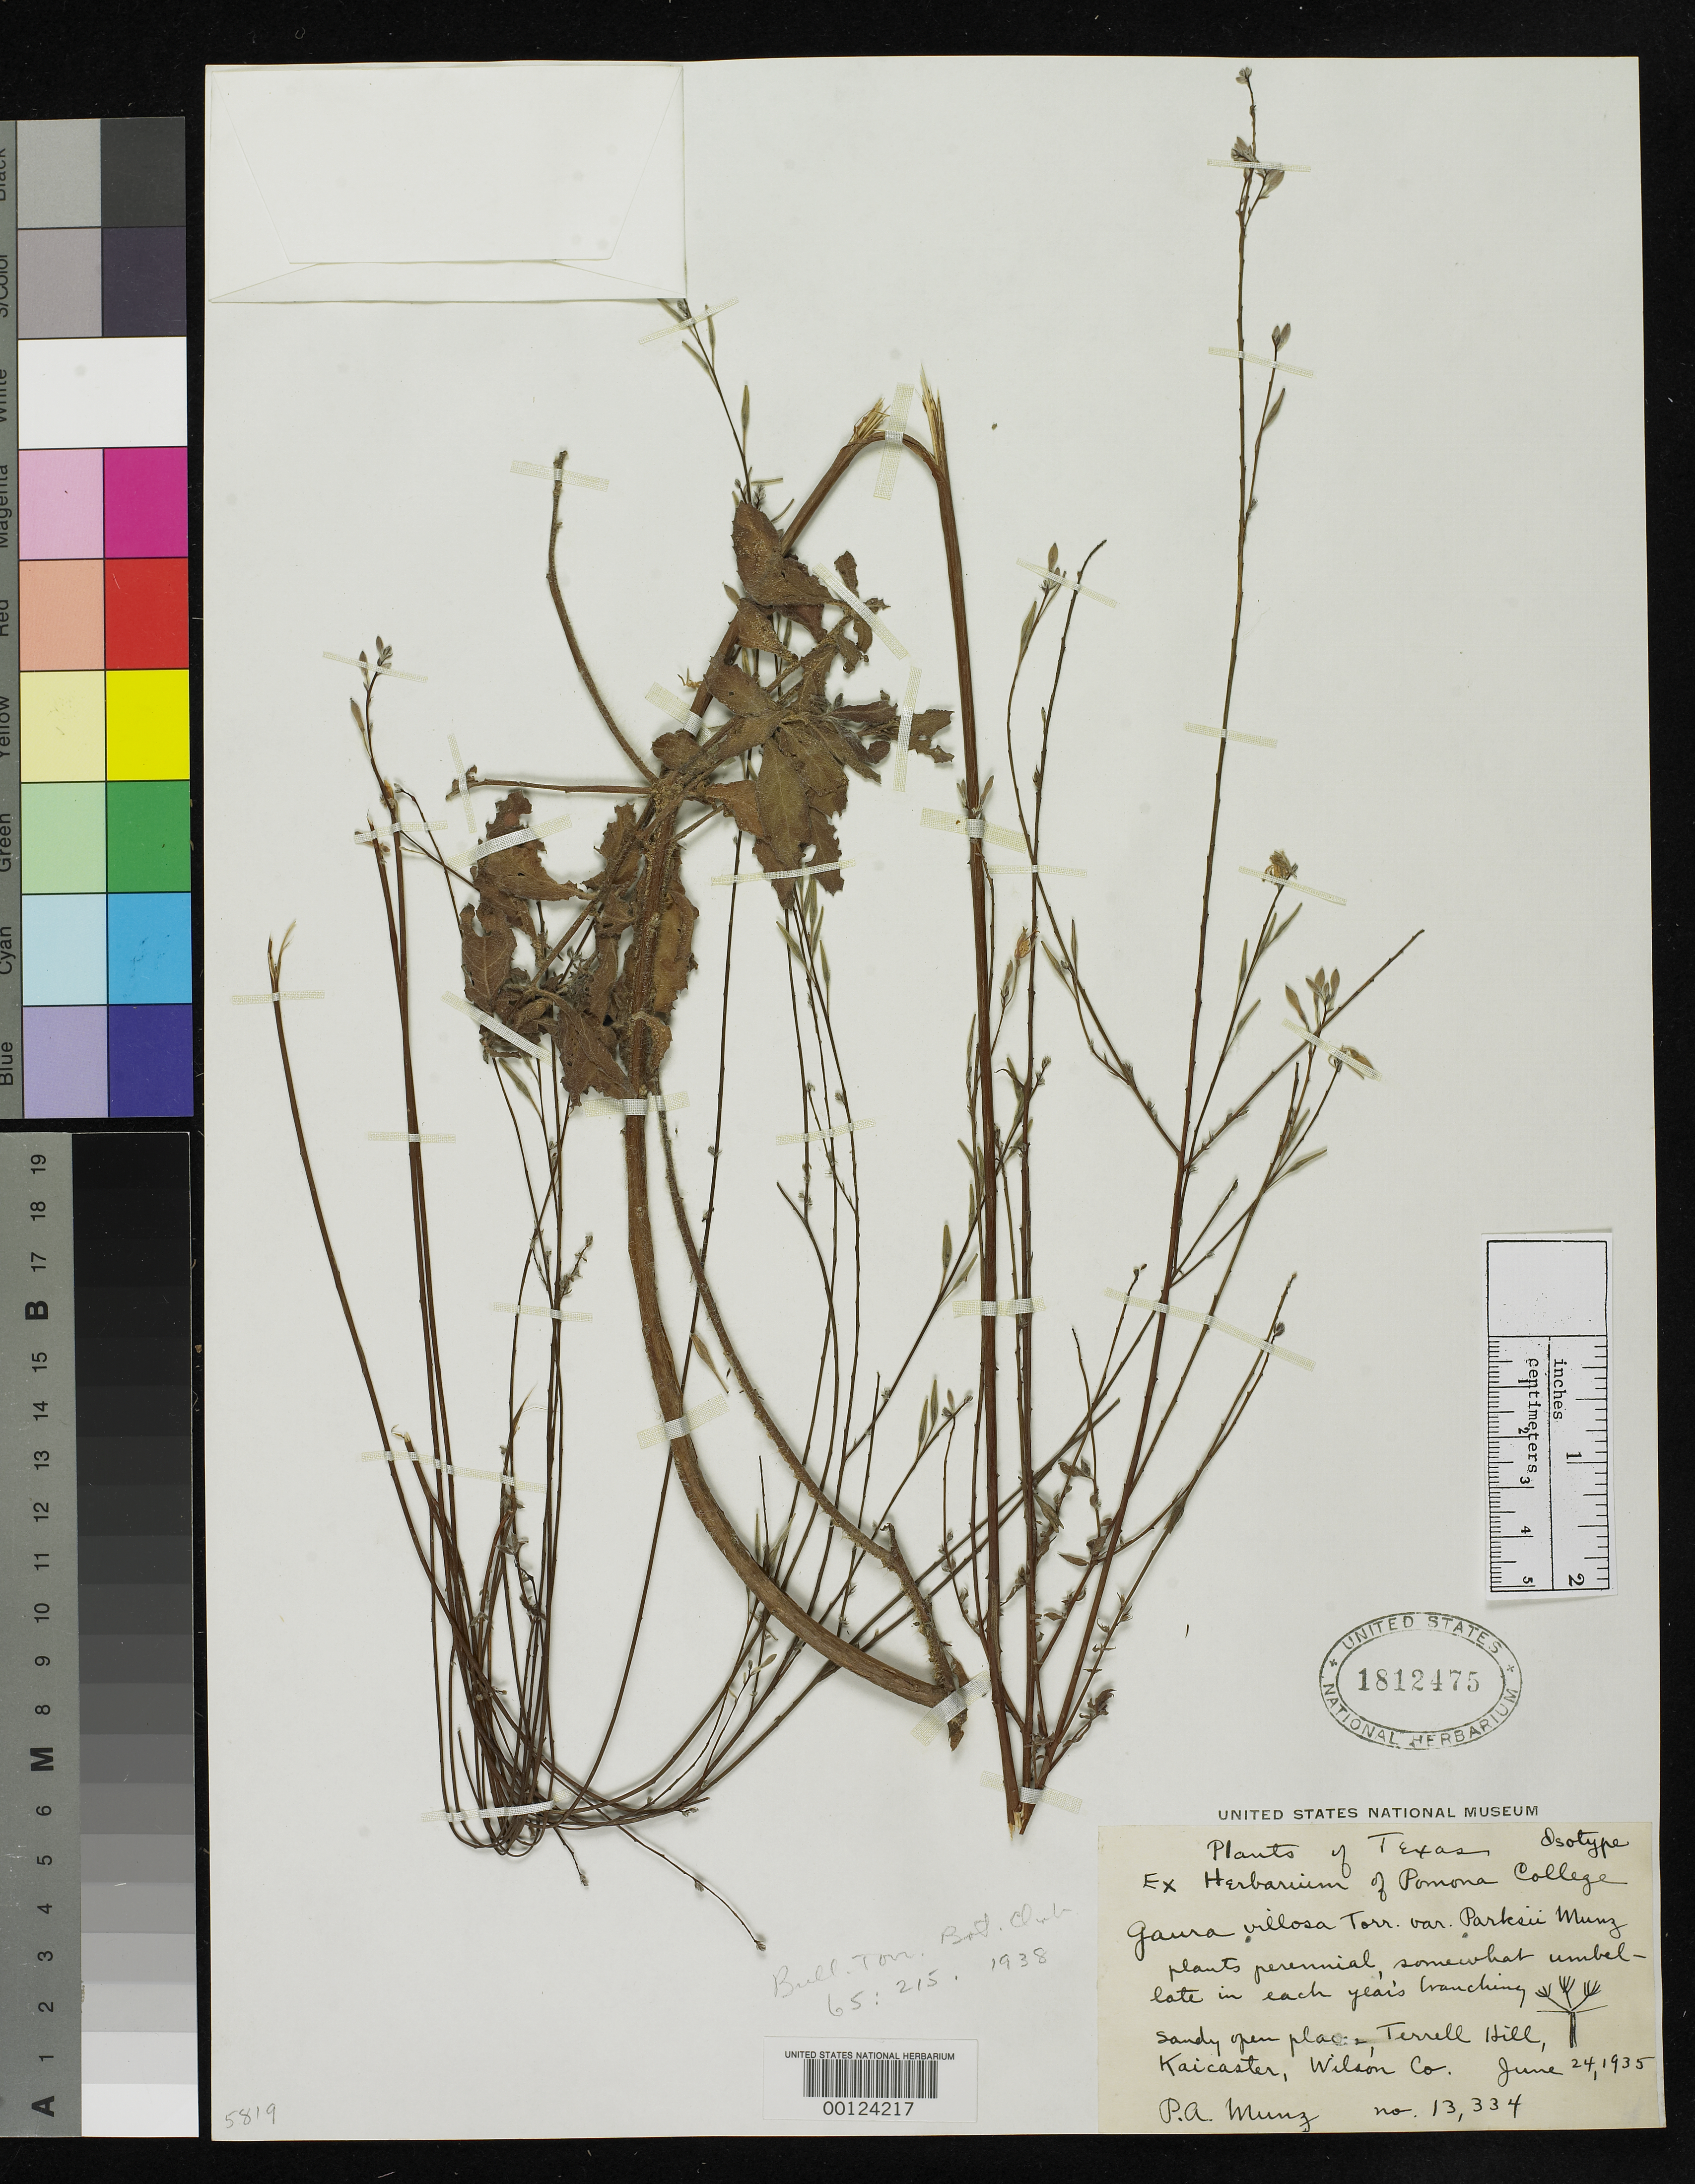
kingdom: Plantae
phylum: Tracheophyta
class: Magnoliopsida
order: Myrtales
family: Onagraceae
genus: Gaura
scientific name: Gaura villosa var. parksii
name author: Munz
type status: Isotype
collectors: P. A. Munz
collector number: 13334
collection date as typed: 24 Jun 1935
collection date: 1935-06-24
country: United States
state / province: Texas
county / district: Wilson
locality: Terrell Hill, near Kaicaster.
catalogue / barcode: US 1812475